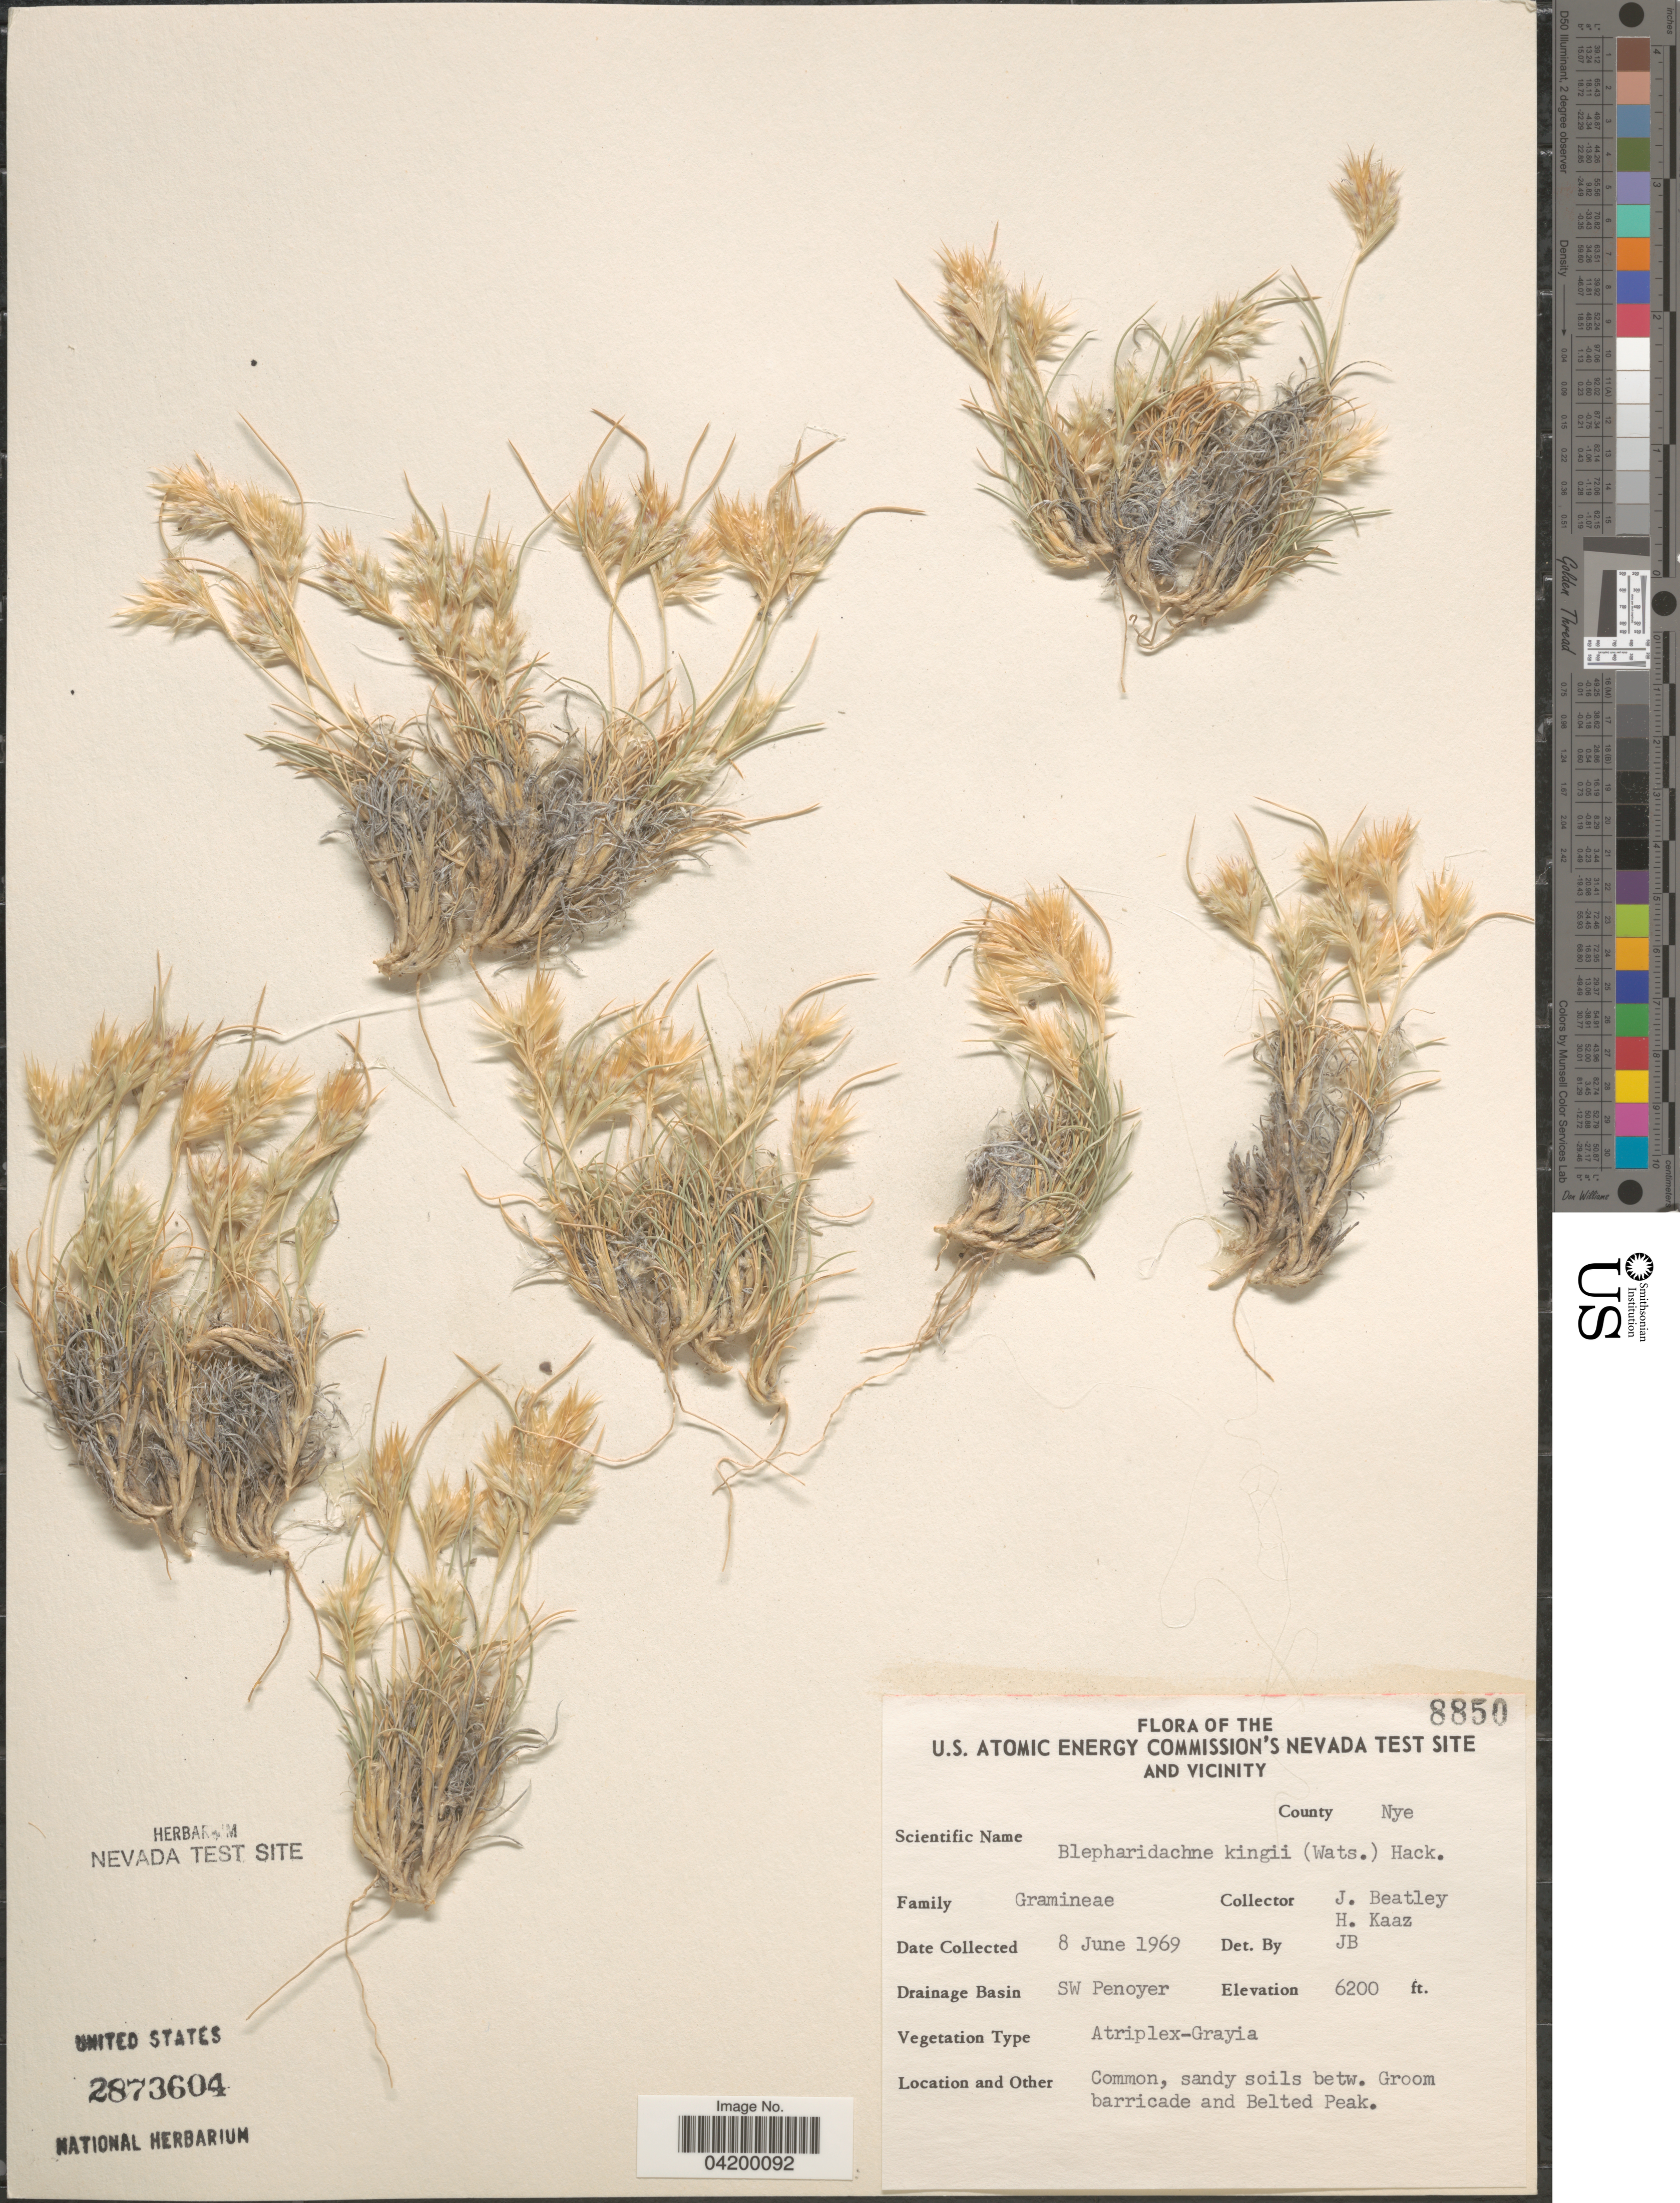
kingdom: Plantae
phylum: Tracheophyta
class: Liliopsida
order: Poales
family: Poaceae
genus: Blepharidachne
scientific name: Blepharidachne kingii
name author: (S. Watson) Hack.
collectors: J. C. Beatley & H. Kaaz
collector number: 8850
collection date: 1969-06-08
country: United States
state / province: Nevada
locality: U.S. Atomic Energy Commission's Nevada Test Site and Vicinity. County Nye. Drainage Basin SW Penoyer. Common, sandy soils betw. Groom barricade and Belted Peak.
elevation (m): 1890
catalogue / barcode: US 2873604